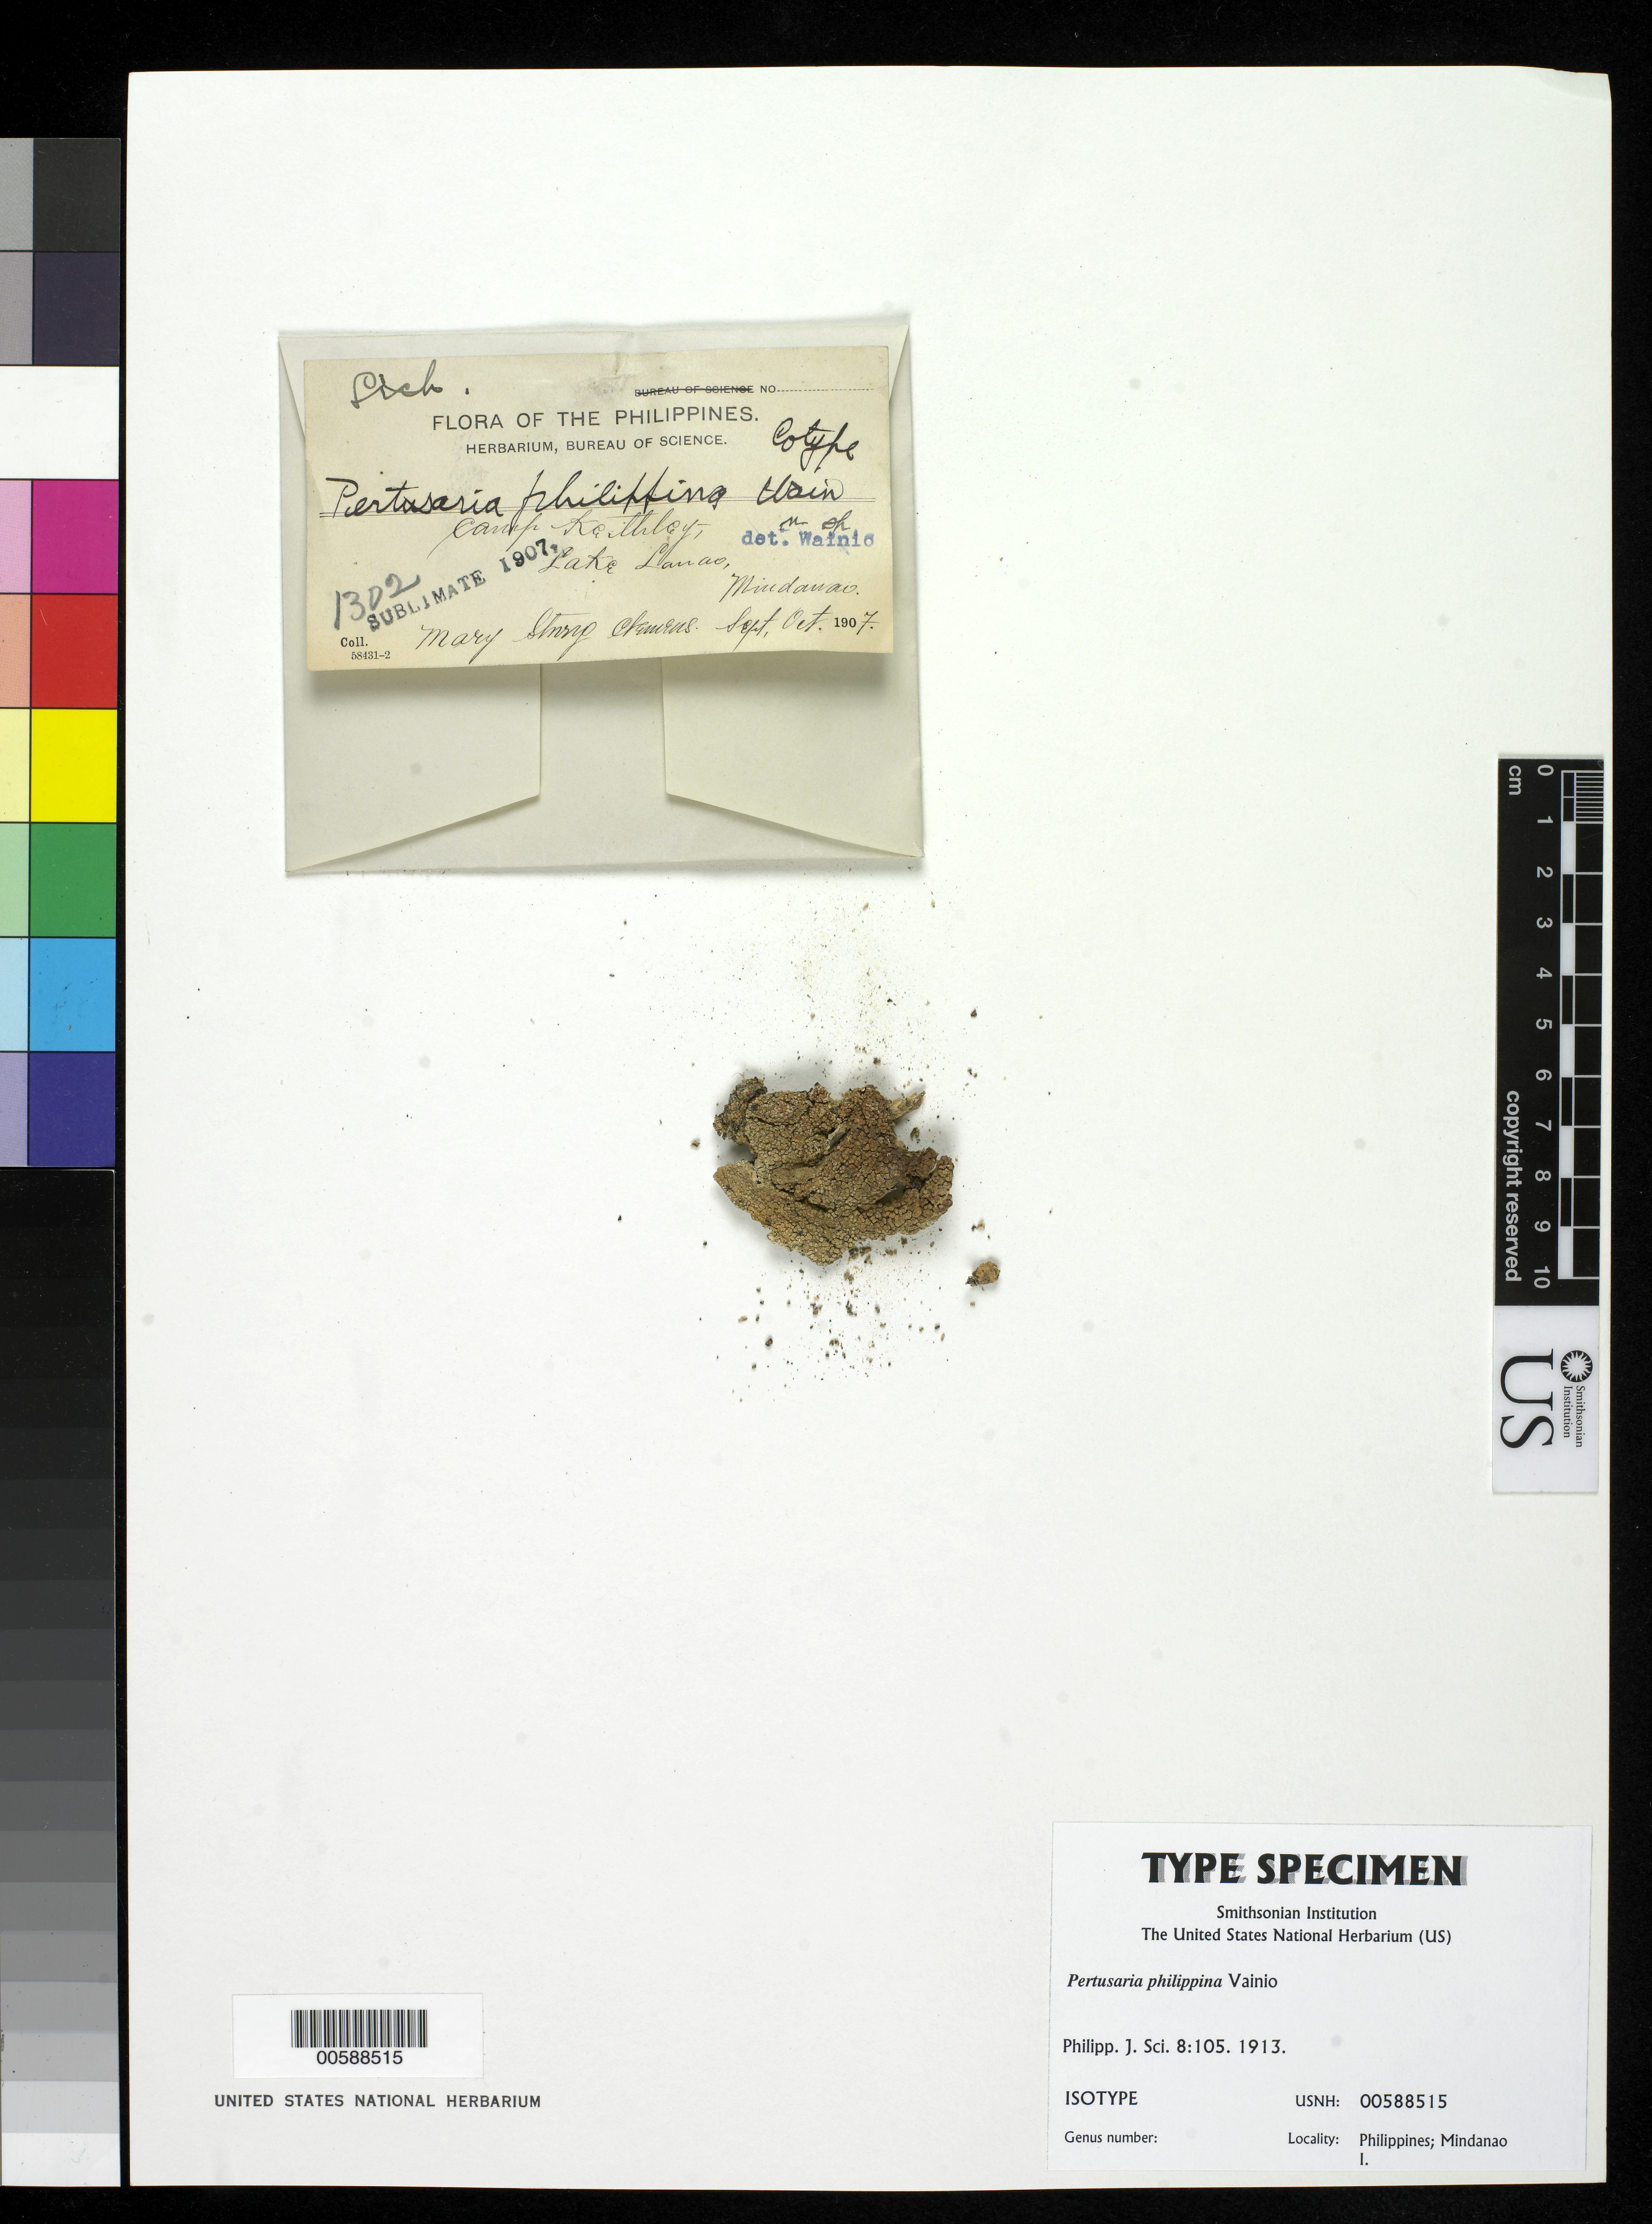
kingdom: Fungi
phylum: Ascomycota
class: Lecanoromycetes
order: Pertusariales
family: Pertusariaceae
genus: Pertusaria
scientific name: Pertusaria philippina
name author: Vain.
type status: Isotype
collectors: M. S. Clemens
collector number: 1302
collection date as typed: Sep 1907 to -- Oct 1907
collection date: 1907-09/1907-10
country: Philippines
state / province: Muslim Mindanao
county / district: Lanao del Sur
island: Mindanao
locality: Camp Keithley, Lake Lanao.